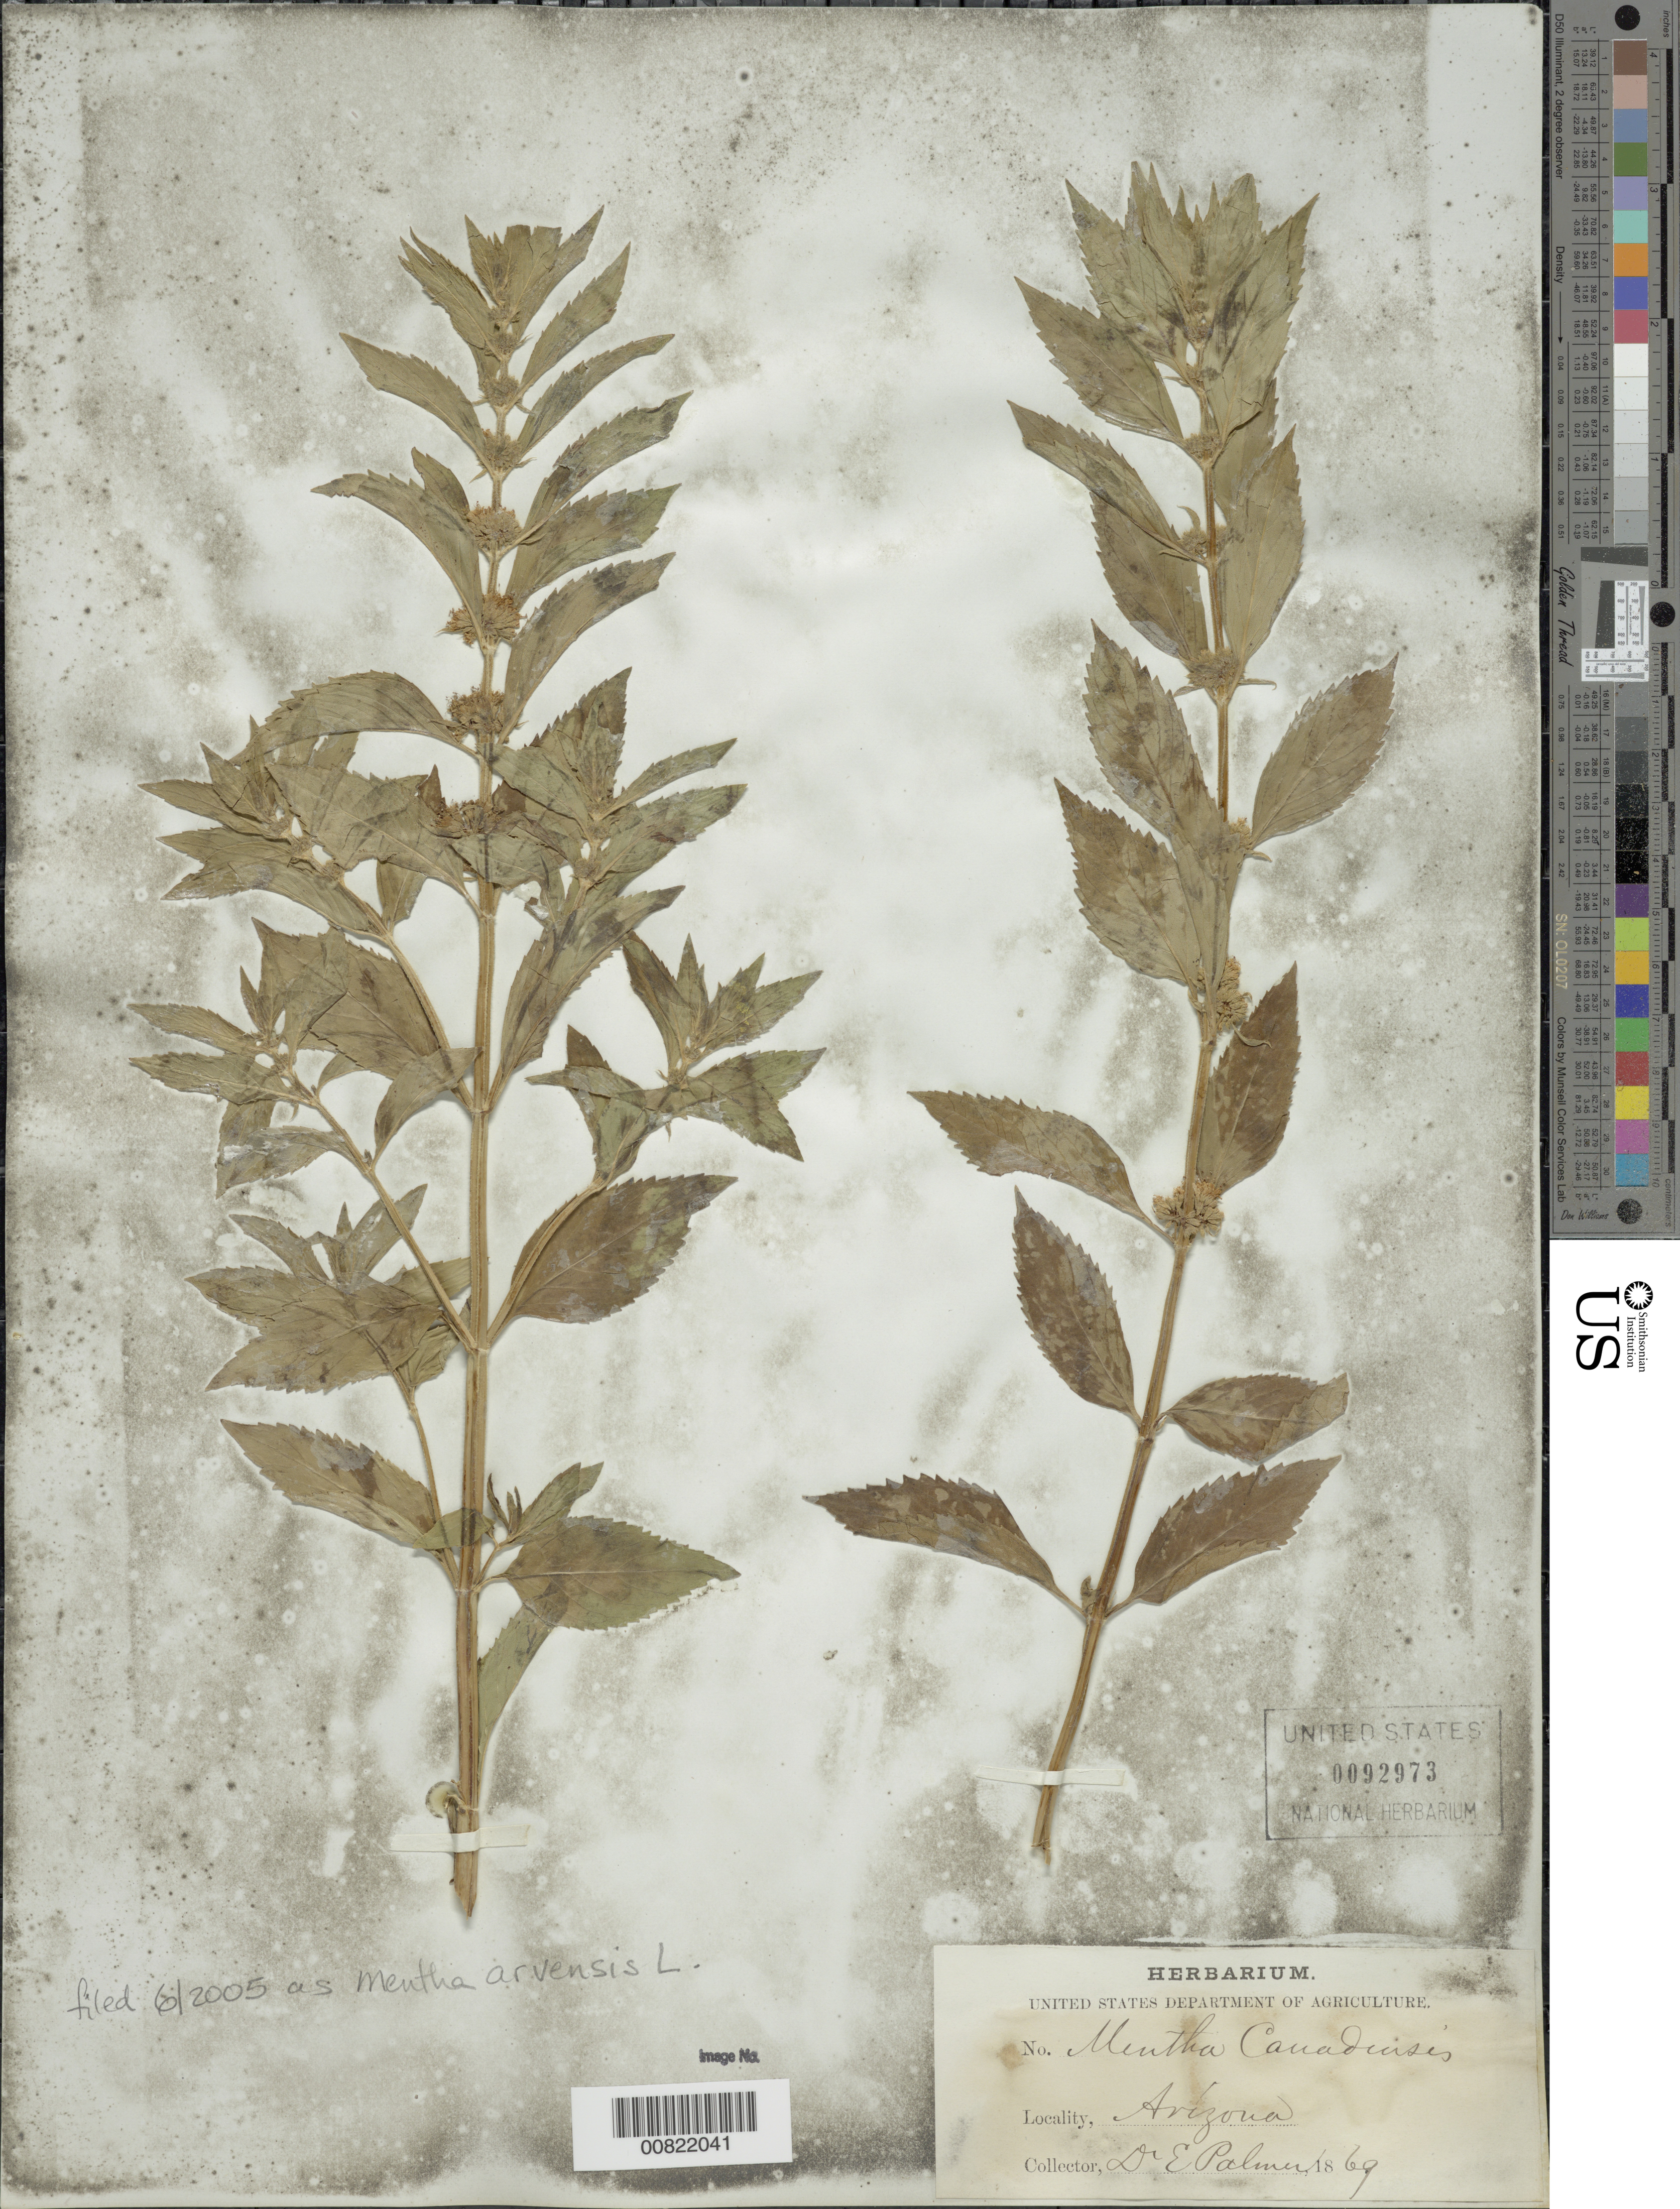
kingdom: Plantae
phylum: Tracheophyta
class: Magnoliopsida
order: Lamiales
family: Lamiaceae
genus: Mentha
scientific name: Mentha arvensis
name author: L.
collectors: E. Palmer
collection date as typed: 1869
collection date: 1869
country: United States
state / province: Arizona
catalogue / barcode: US 92973